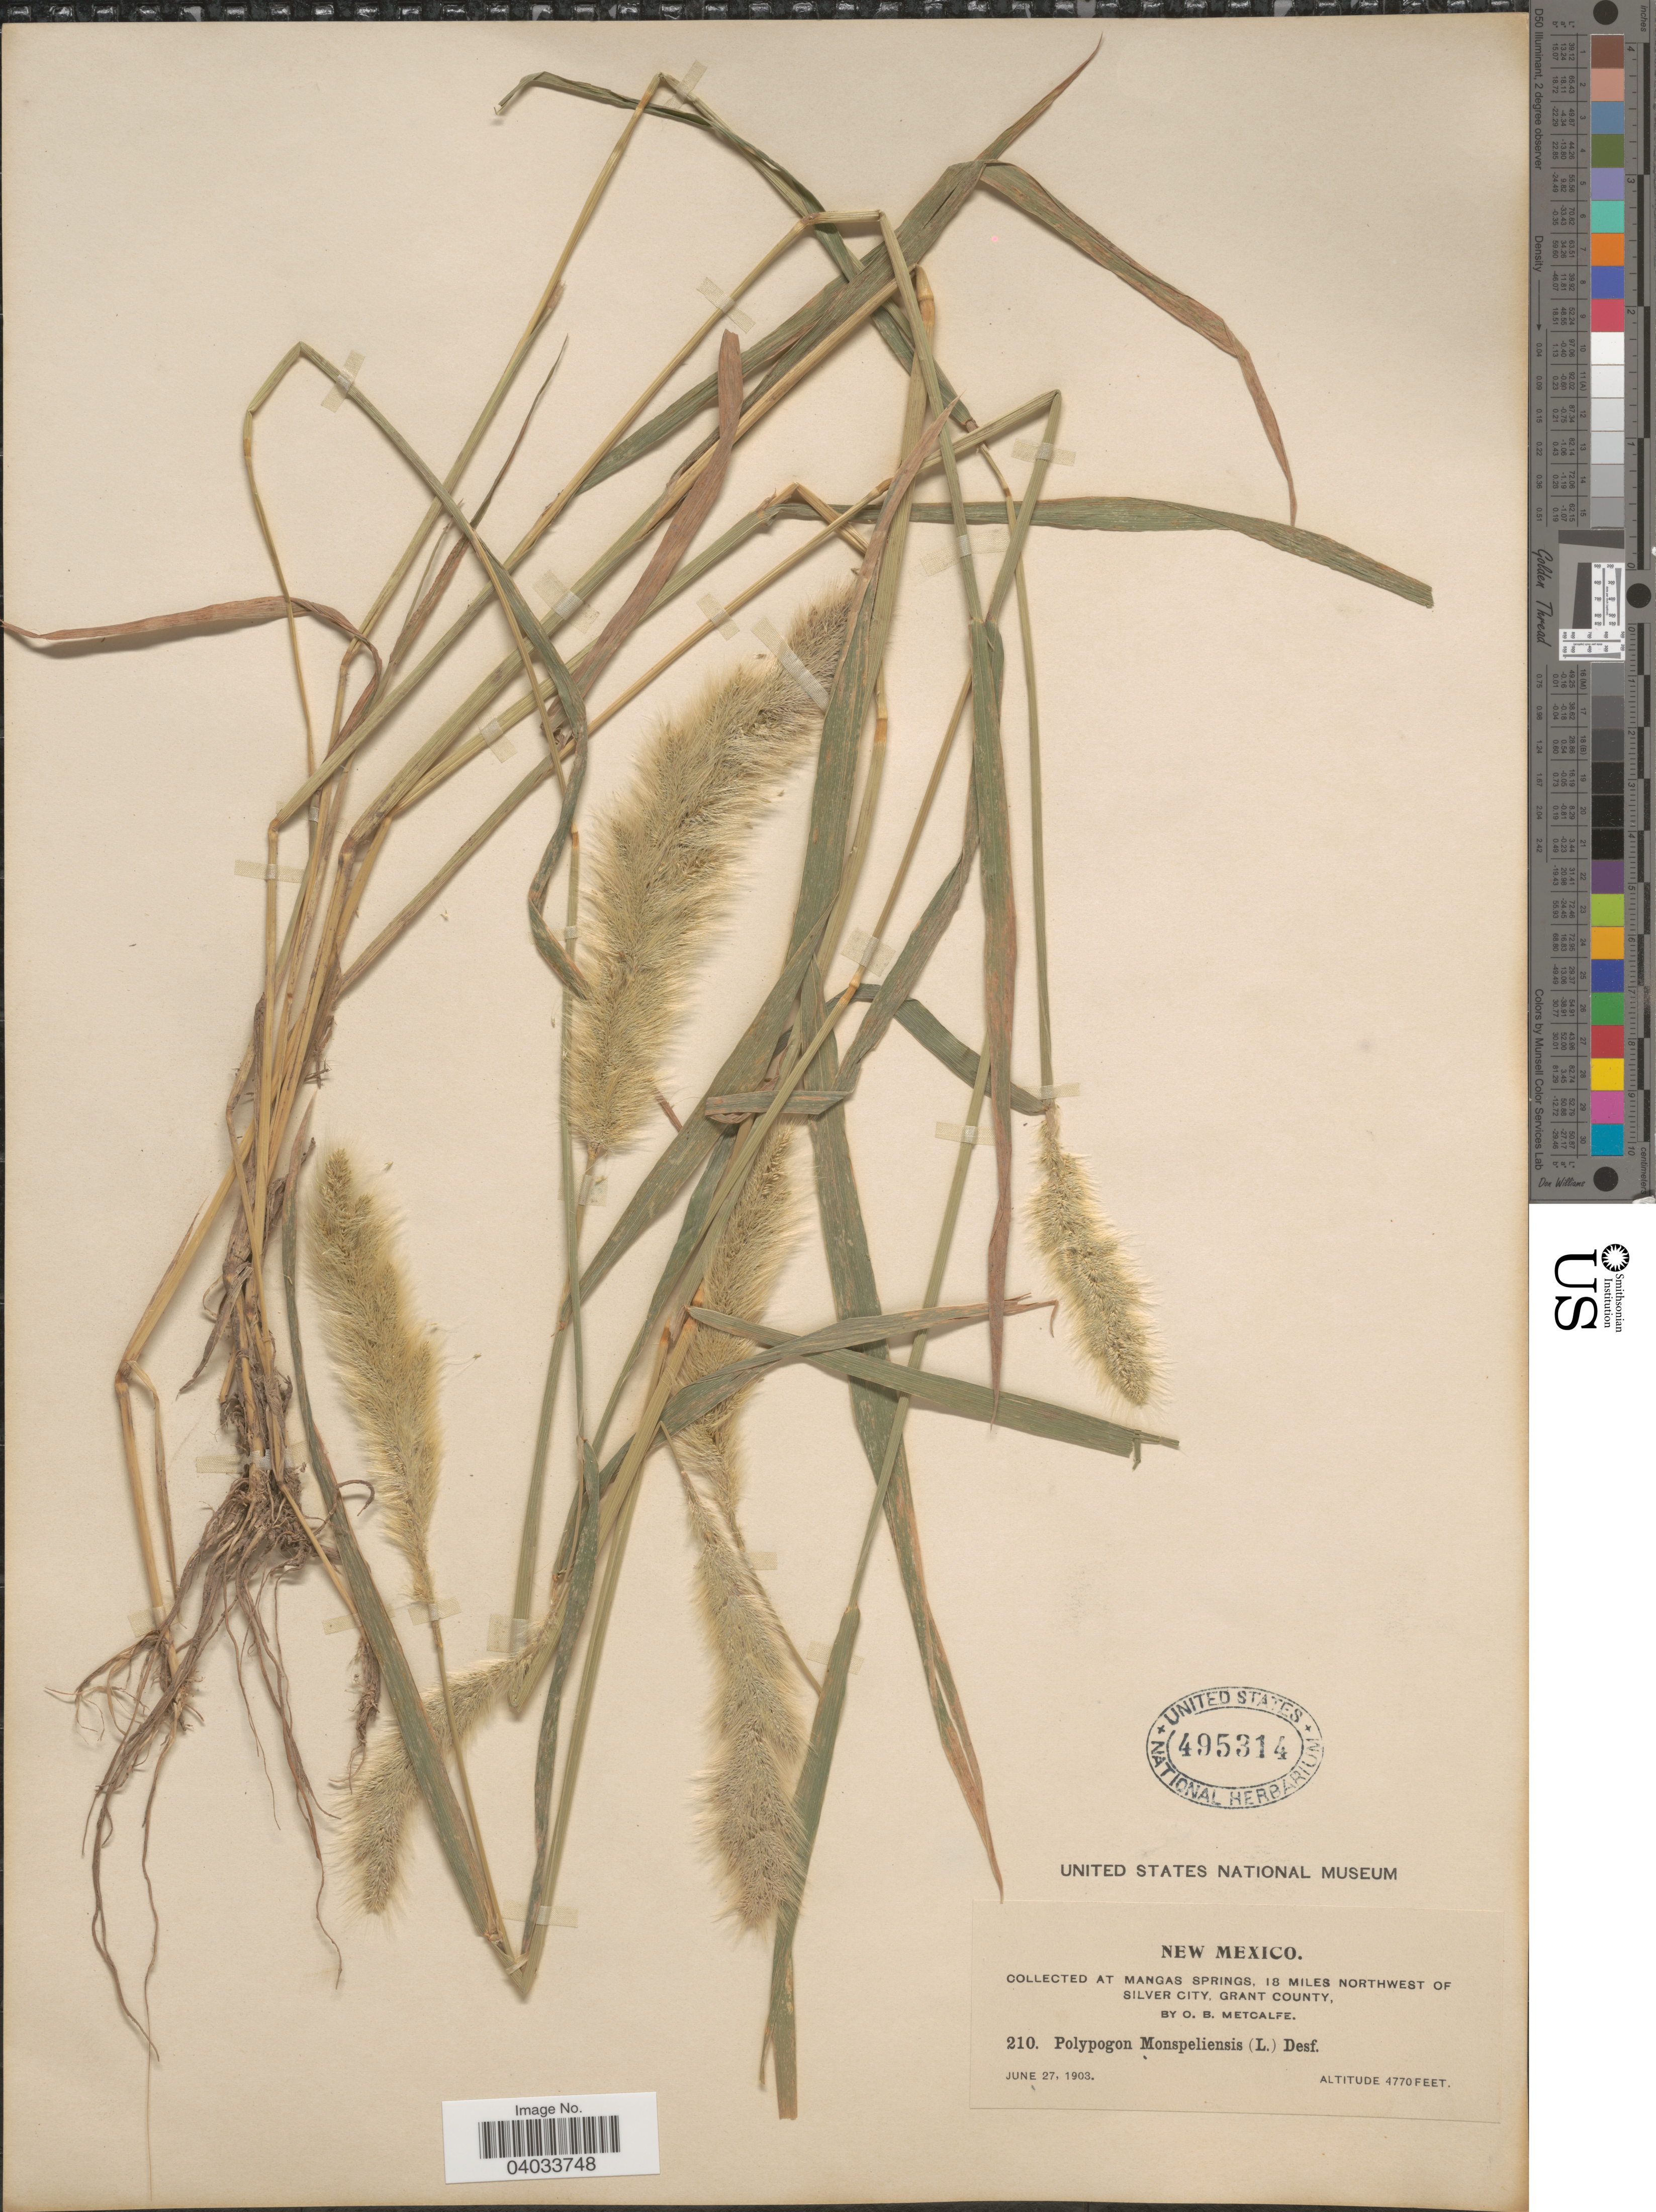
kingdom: Plantae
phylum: Tracheophyta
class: Liliopsida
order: Poales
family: Poaceae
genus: Polypogon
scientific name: Polypogon monspeliensis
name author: (L.) Desf.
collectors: O. B. Metcalfe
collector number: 210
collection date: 1903-06-27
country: United States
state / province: New Mexico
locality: At Mangas Springs, 18 miles northwest of Silver City, Grant County.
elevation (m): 1454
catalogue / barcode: US 495314